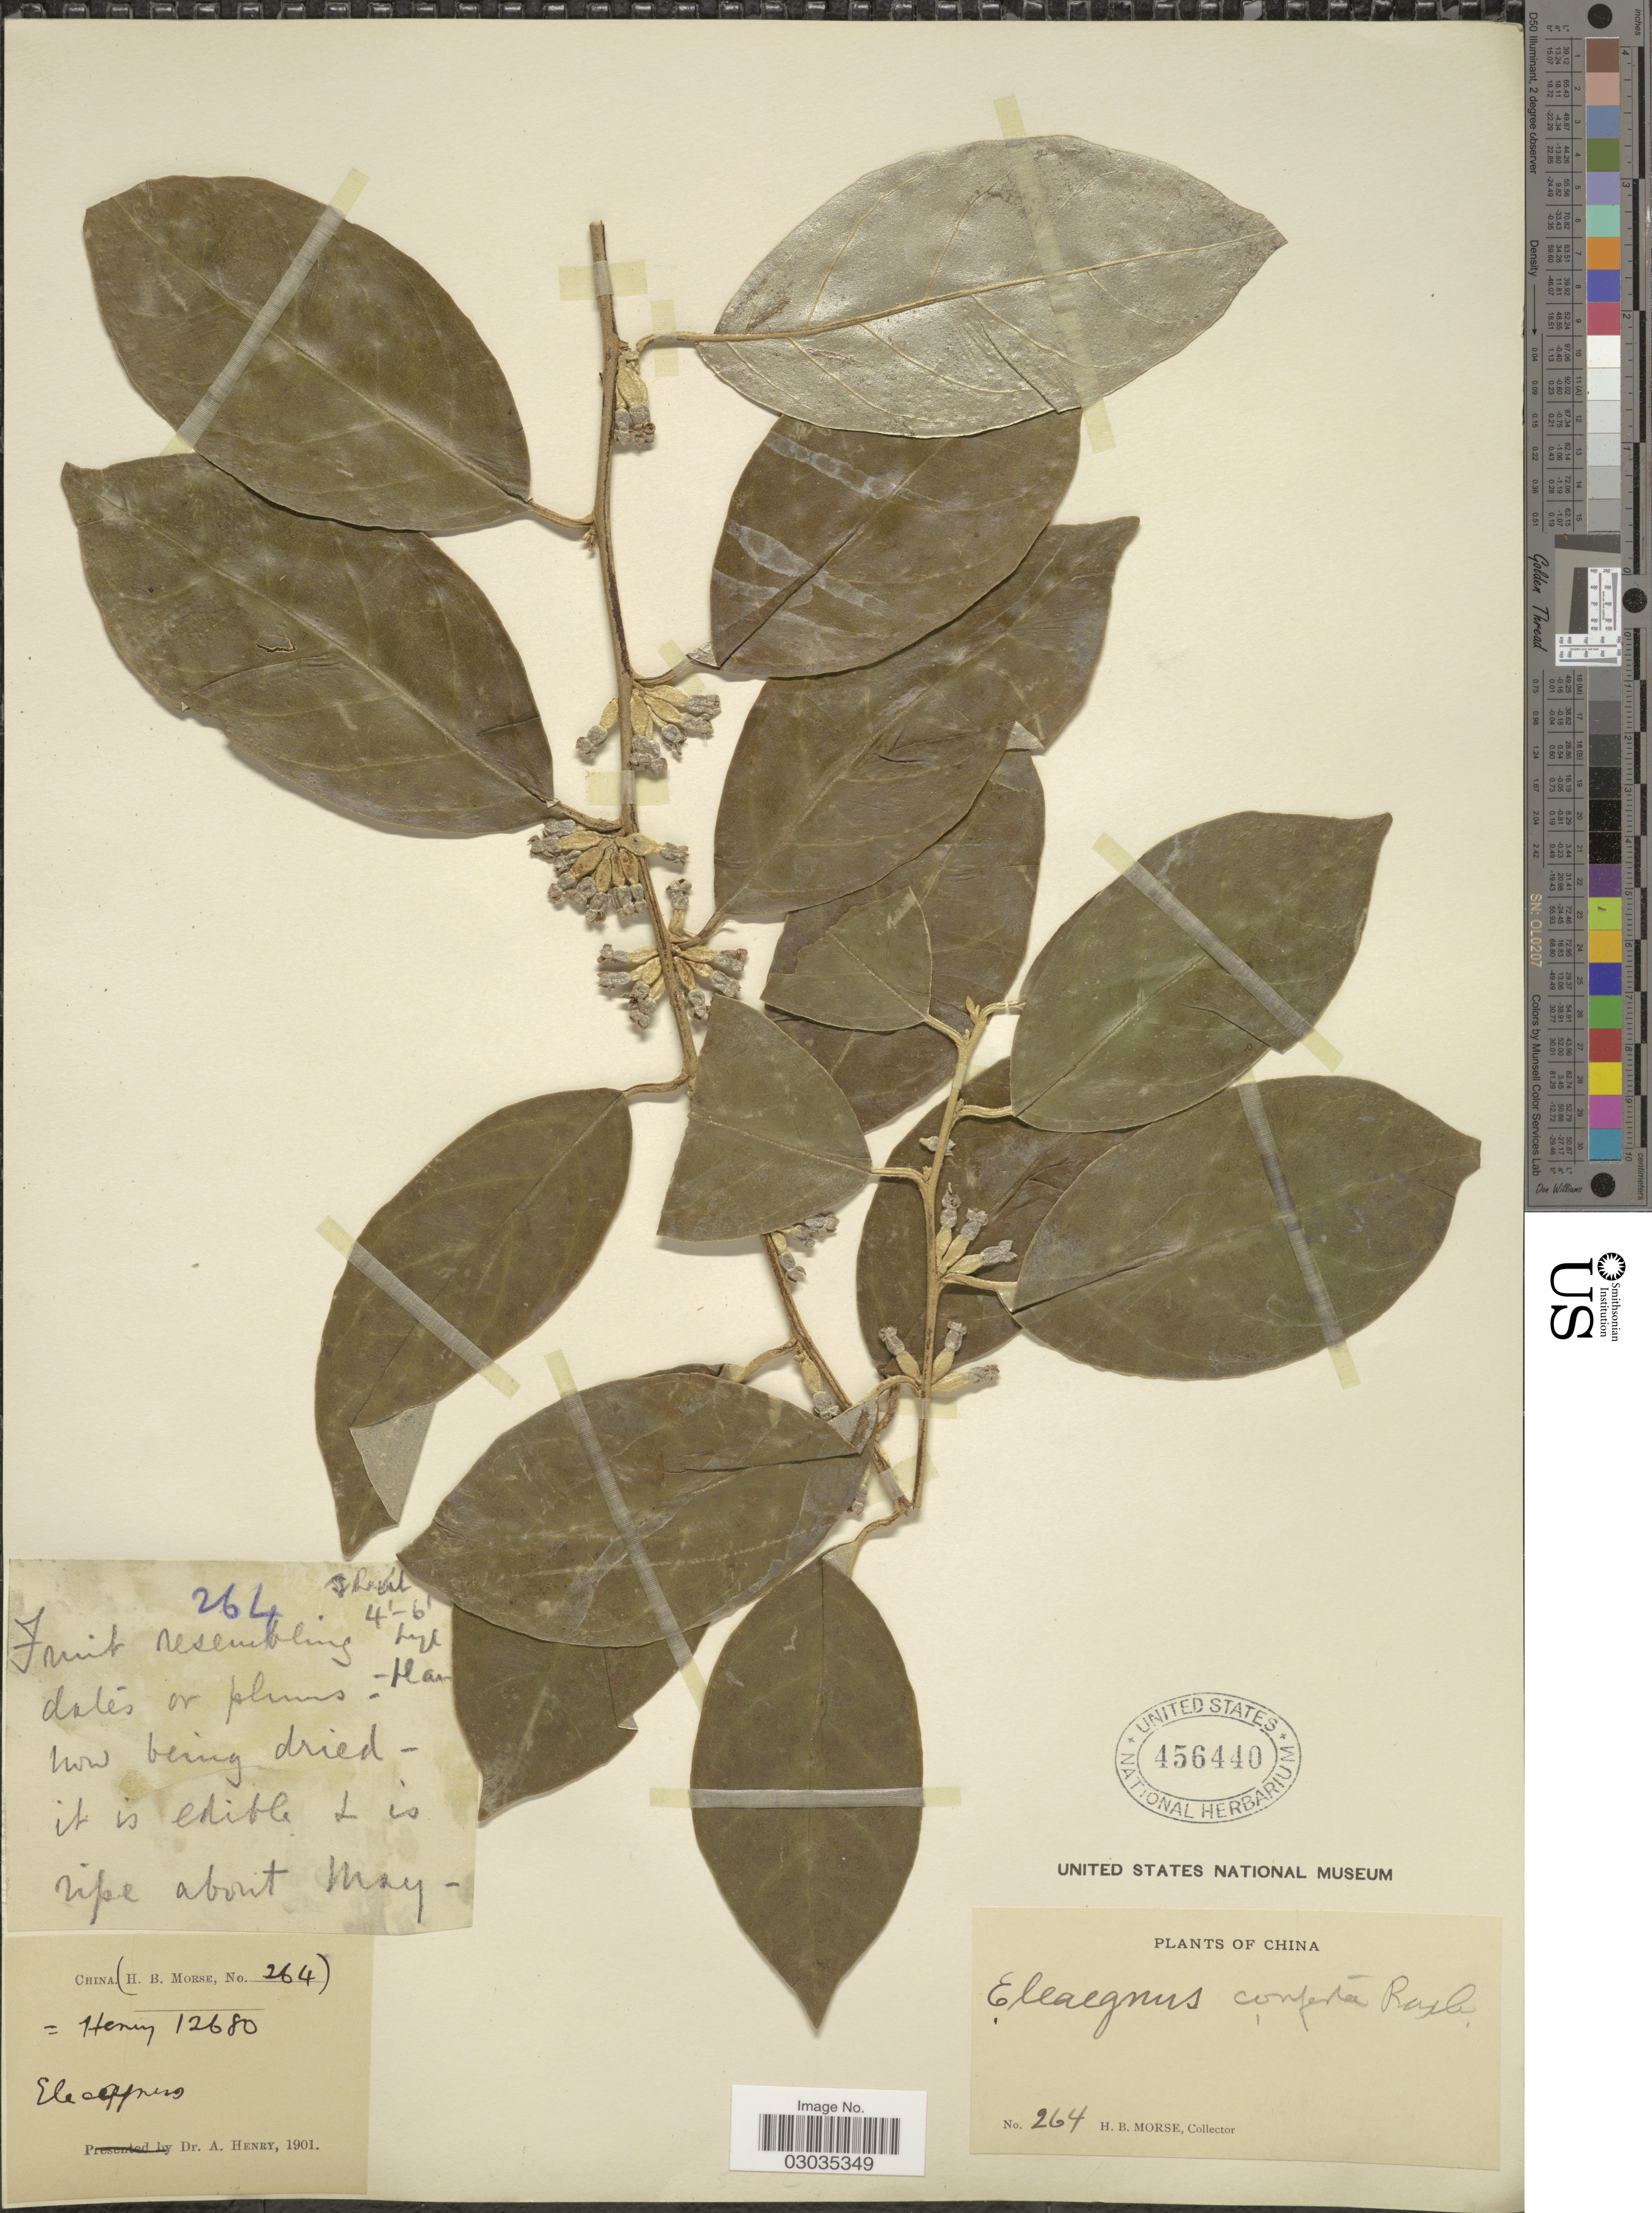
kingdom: Plantae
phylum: Tracheophyta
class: Magnoliopsida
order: Rosales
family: Elaeagnaceae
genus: Elaeagnus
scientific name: Elaeagnus conferta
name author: Roxb.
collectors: H. Morse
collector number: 264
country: China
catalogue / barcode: US 456440